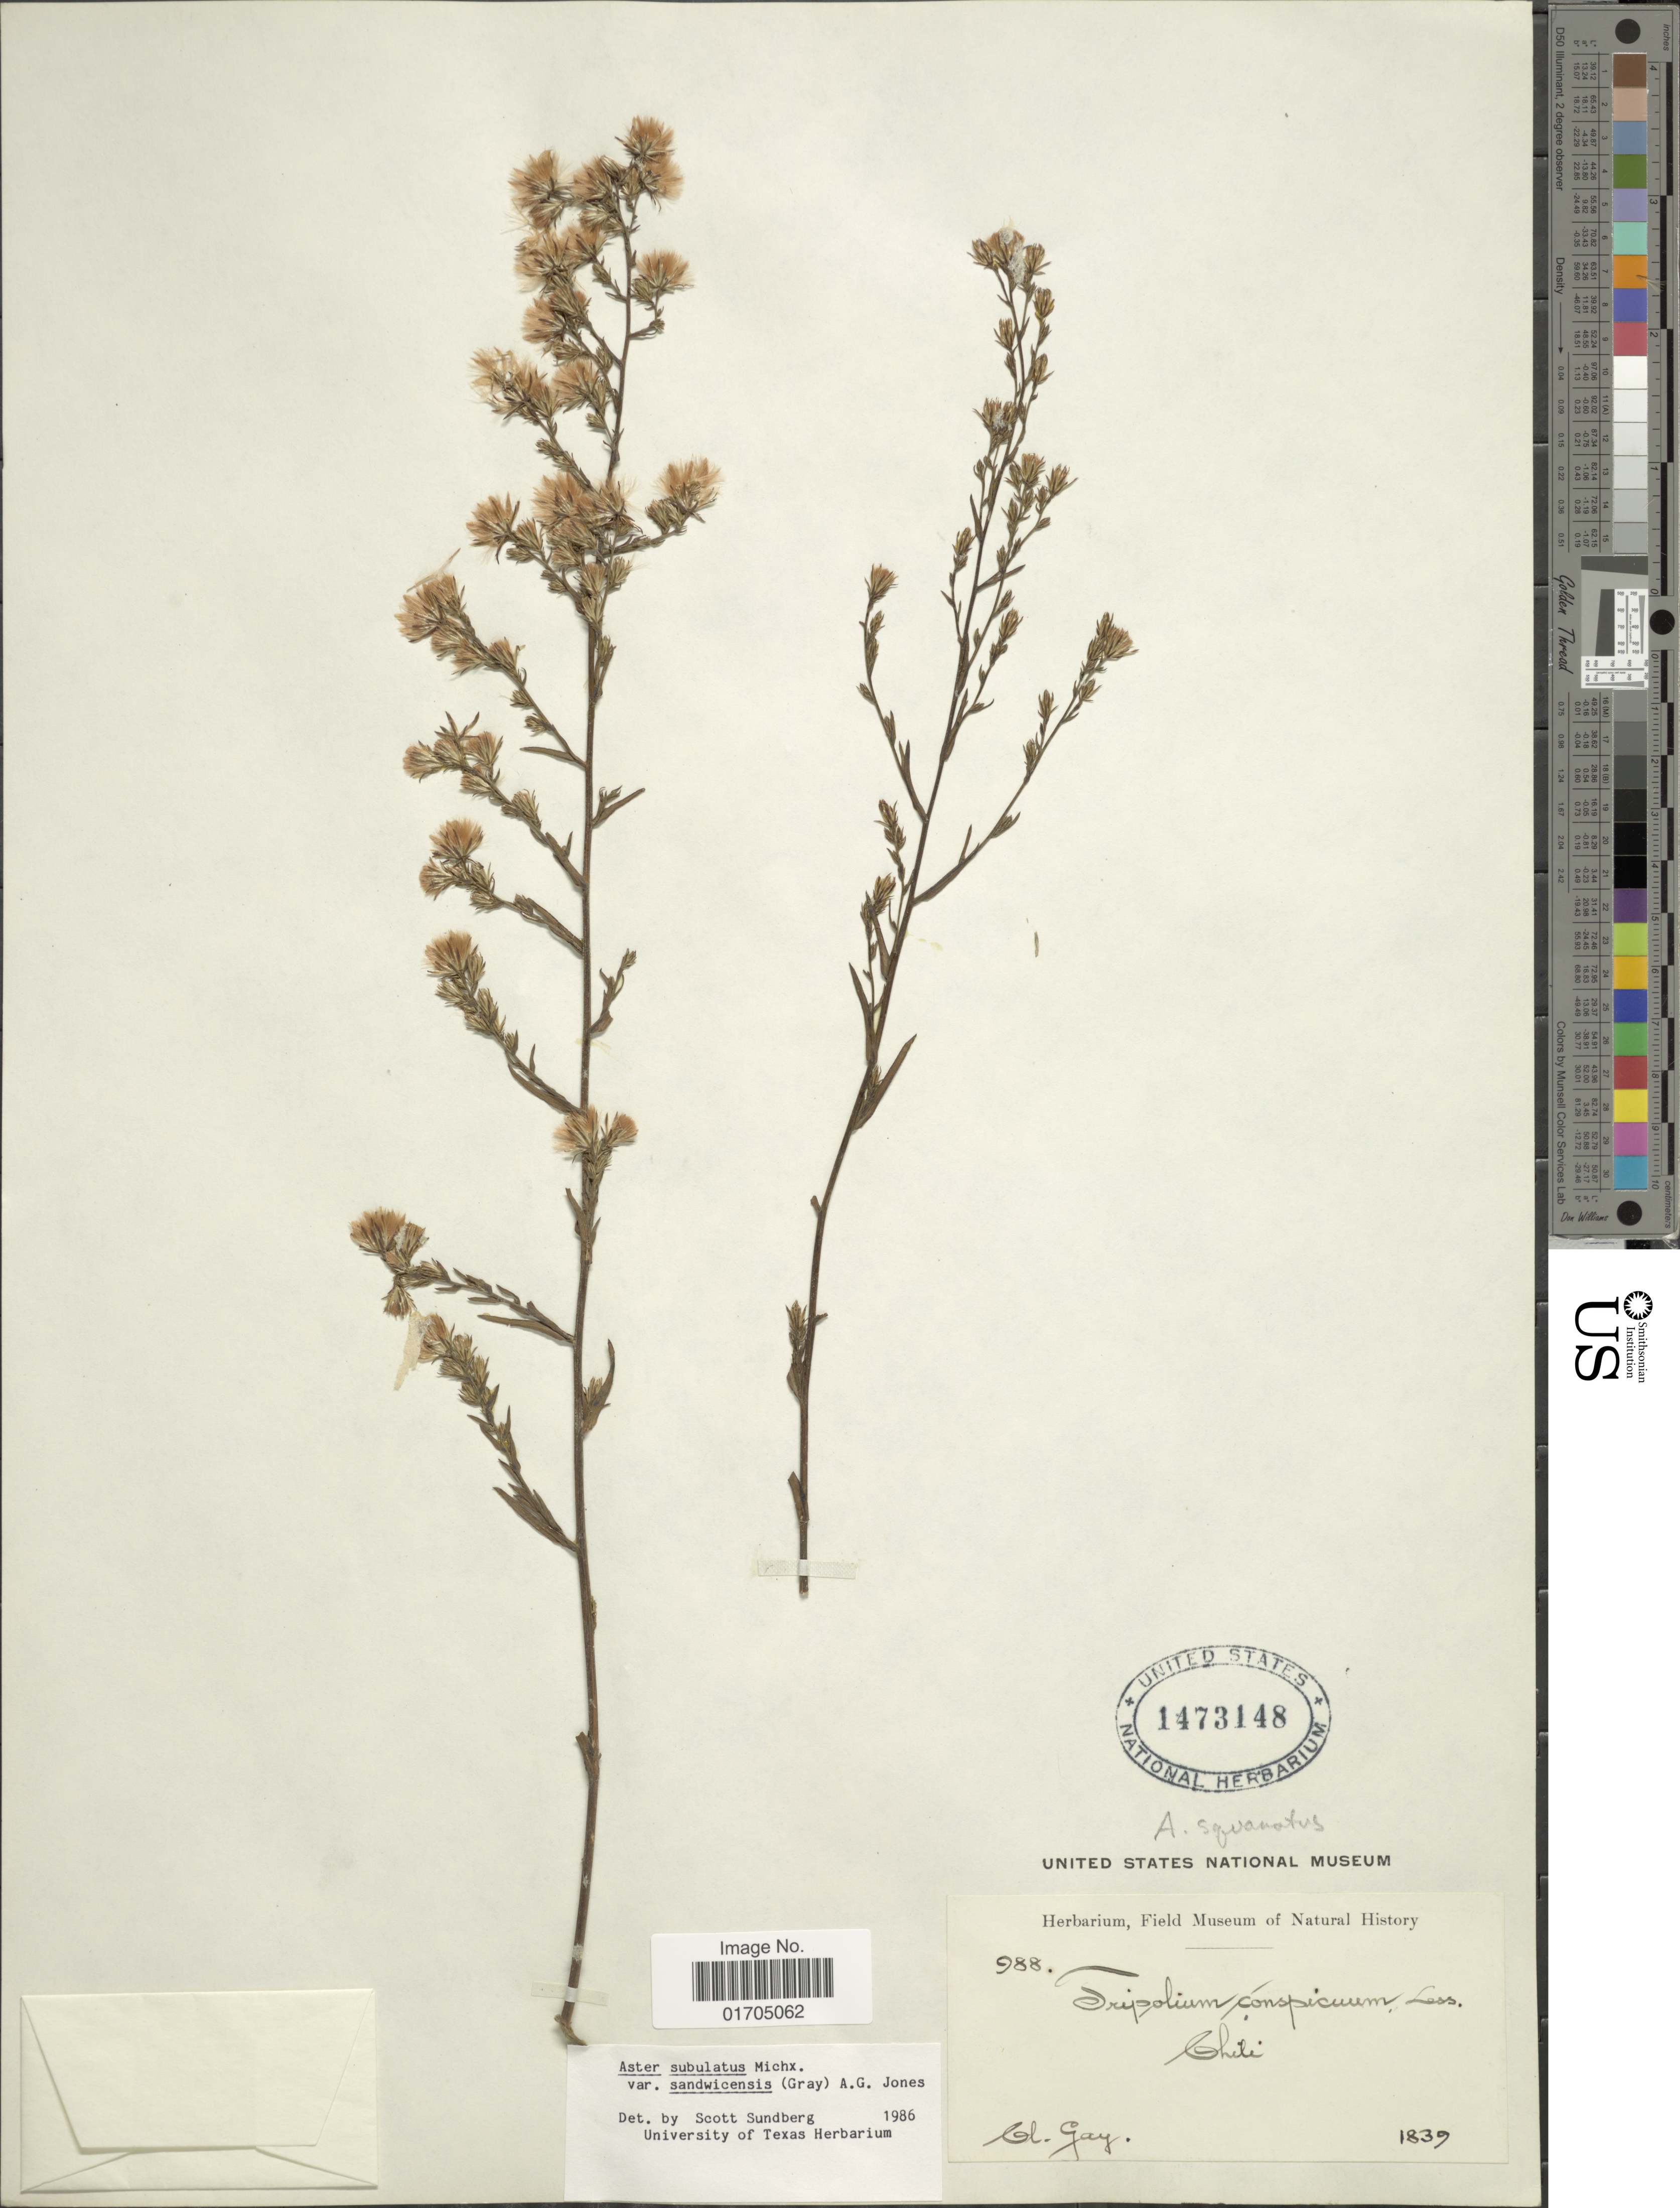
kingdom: Plantae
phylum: Tracheophyta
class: Magnoliopsida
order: Asterales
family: Asteraceae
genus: Symphyotrichum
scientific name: Symphyotrichum subulatum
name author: (Michx.) G.L. Nesom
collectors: C. Gay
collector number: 988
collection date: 1839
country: Chile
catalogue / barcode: US 1473148